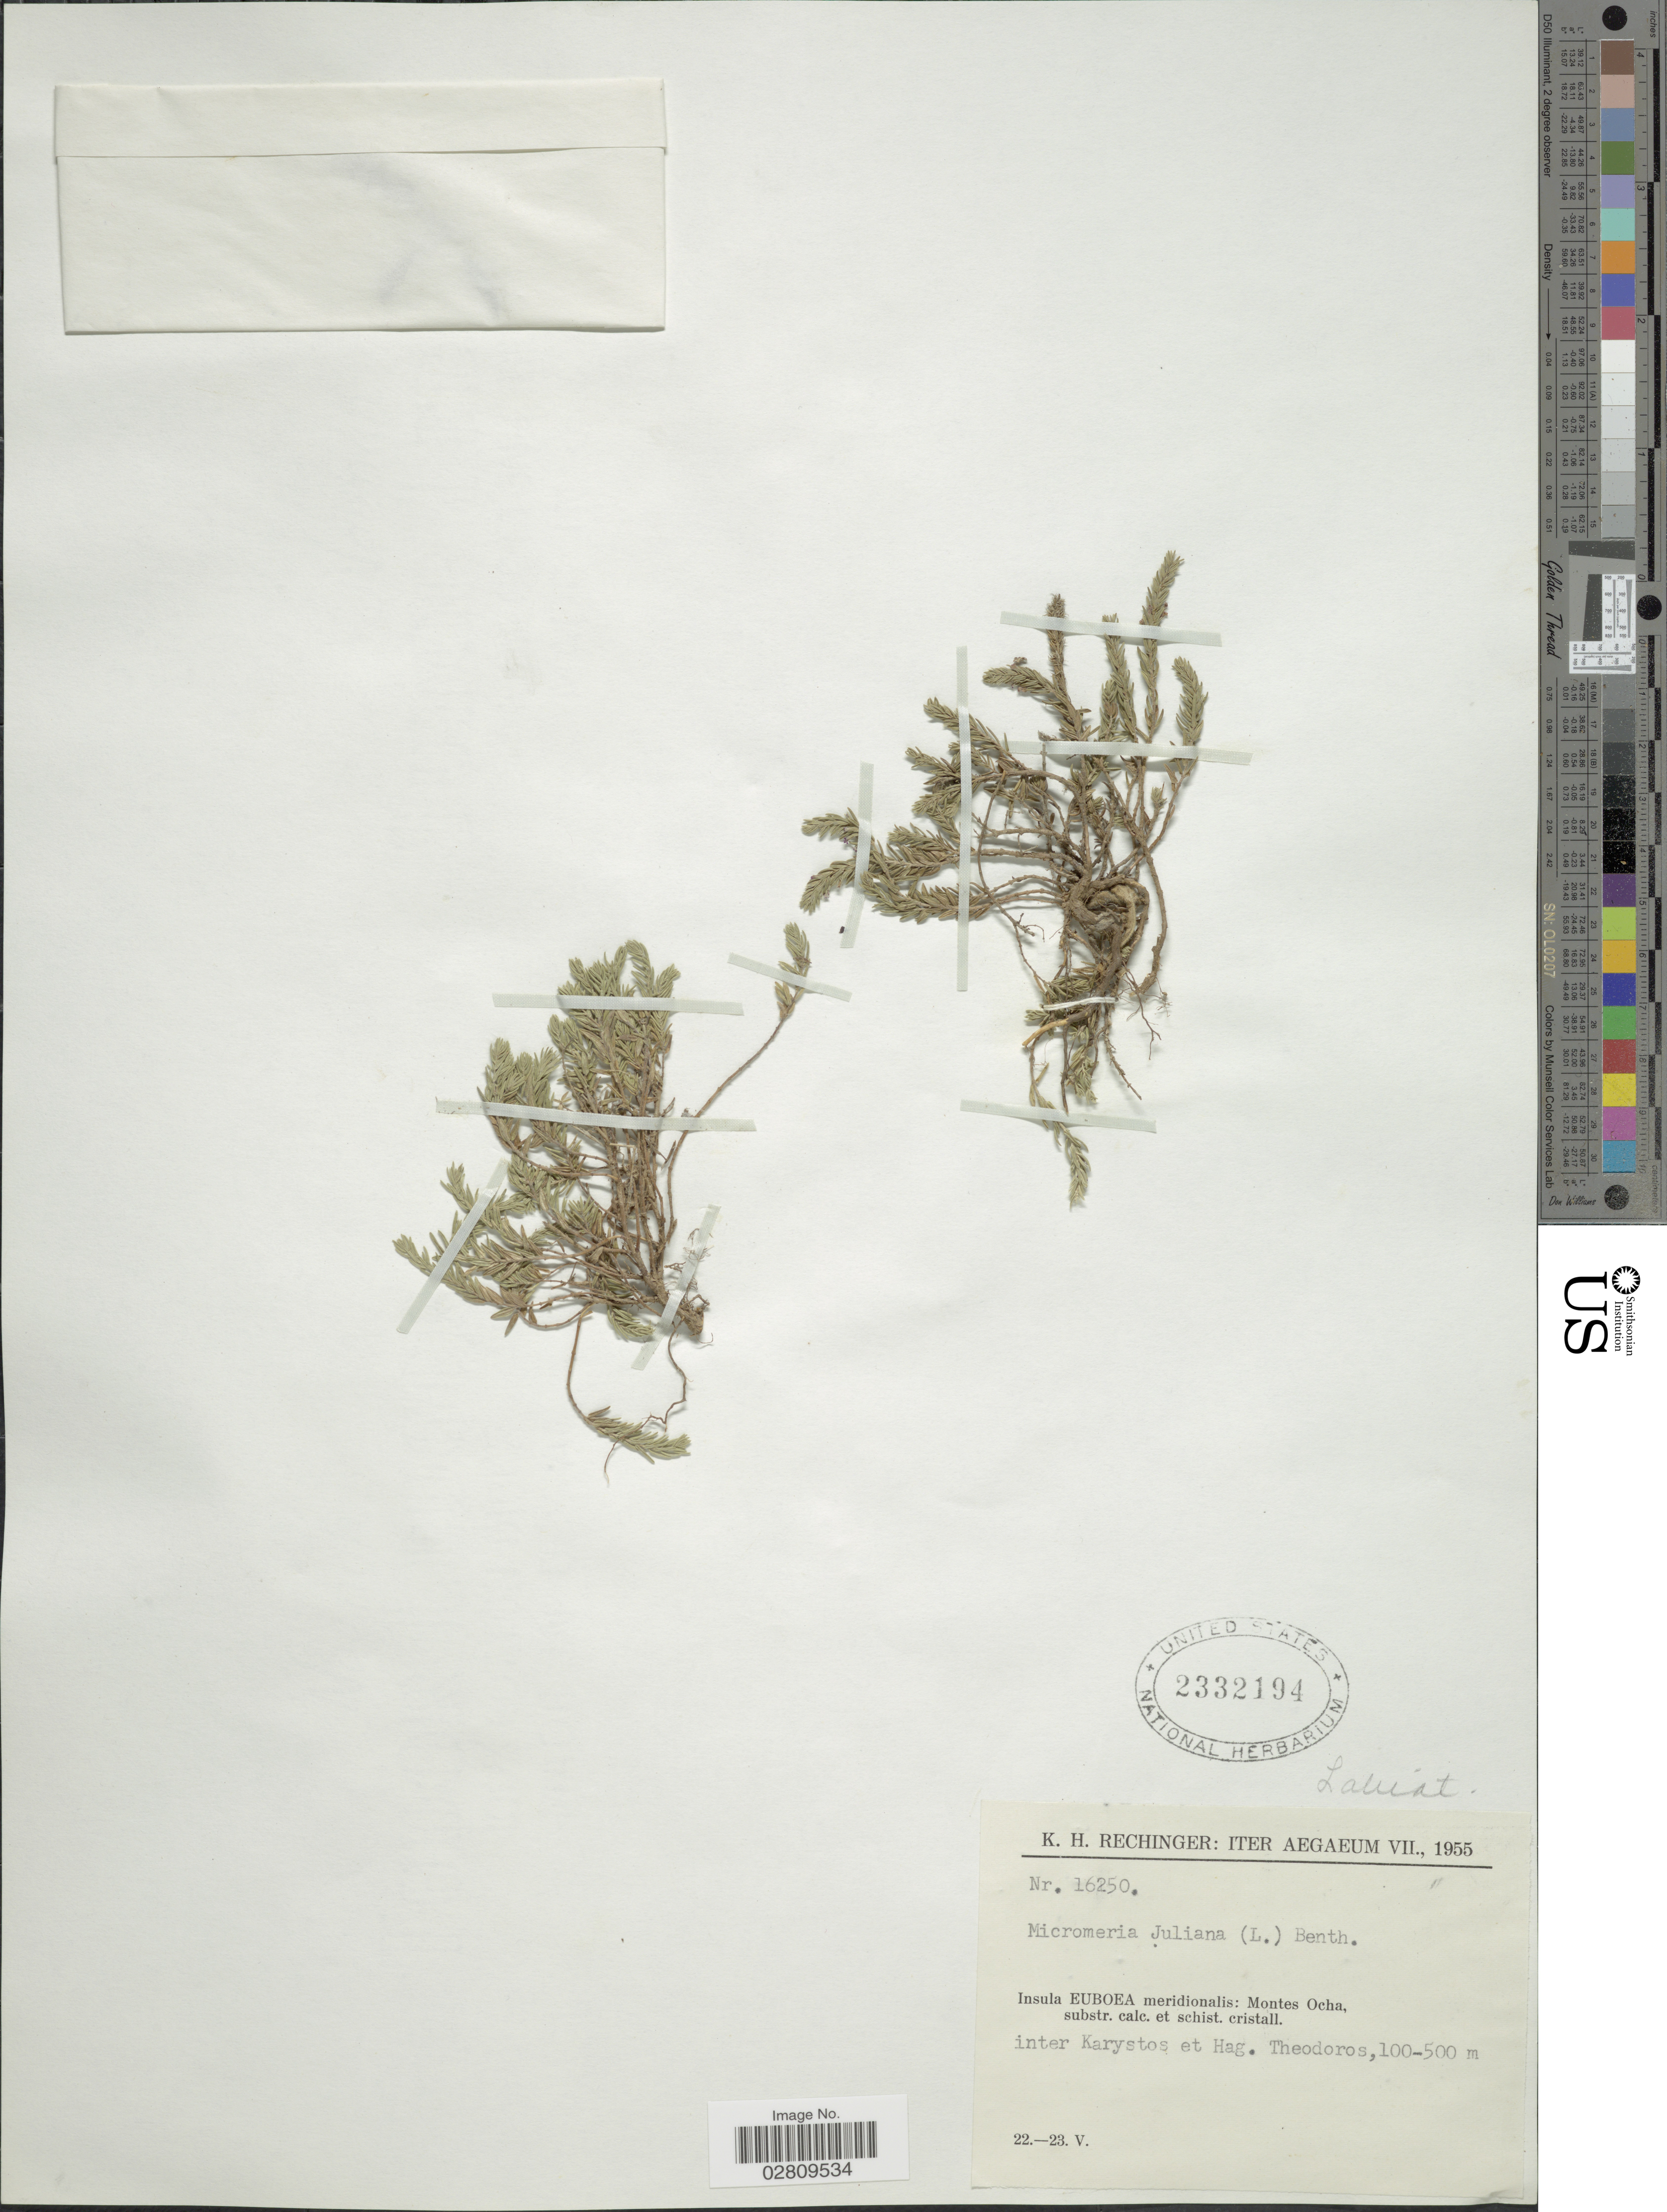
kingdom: Plantae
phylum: Tracheophyta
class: Magnoliopsida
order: Lamiales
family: Lamiaceae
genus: Micromeria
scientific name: Micromeria juliana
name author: (L.) Benth. ex Rchb.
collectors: K. H. Rechinger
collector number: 16250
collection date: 1955-05-22/1955-05-23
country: Greece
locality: Insula Euboea meridionalis: Montes Ocha, substr. calc. et schist. cristall. Inter Karystos et Hag. Theodoros.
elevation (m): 100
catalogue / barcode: US 2332194